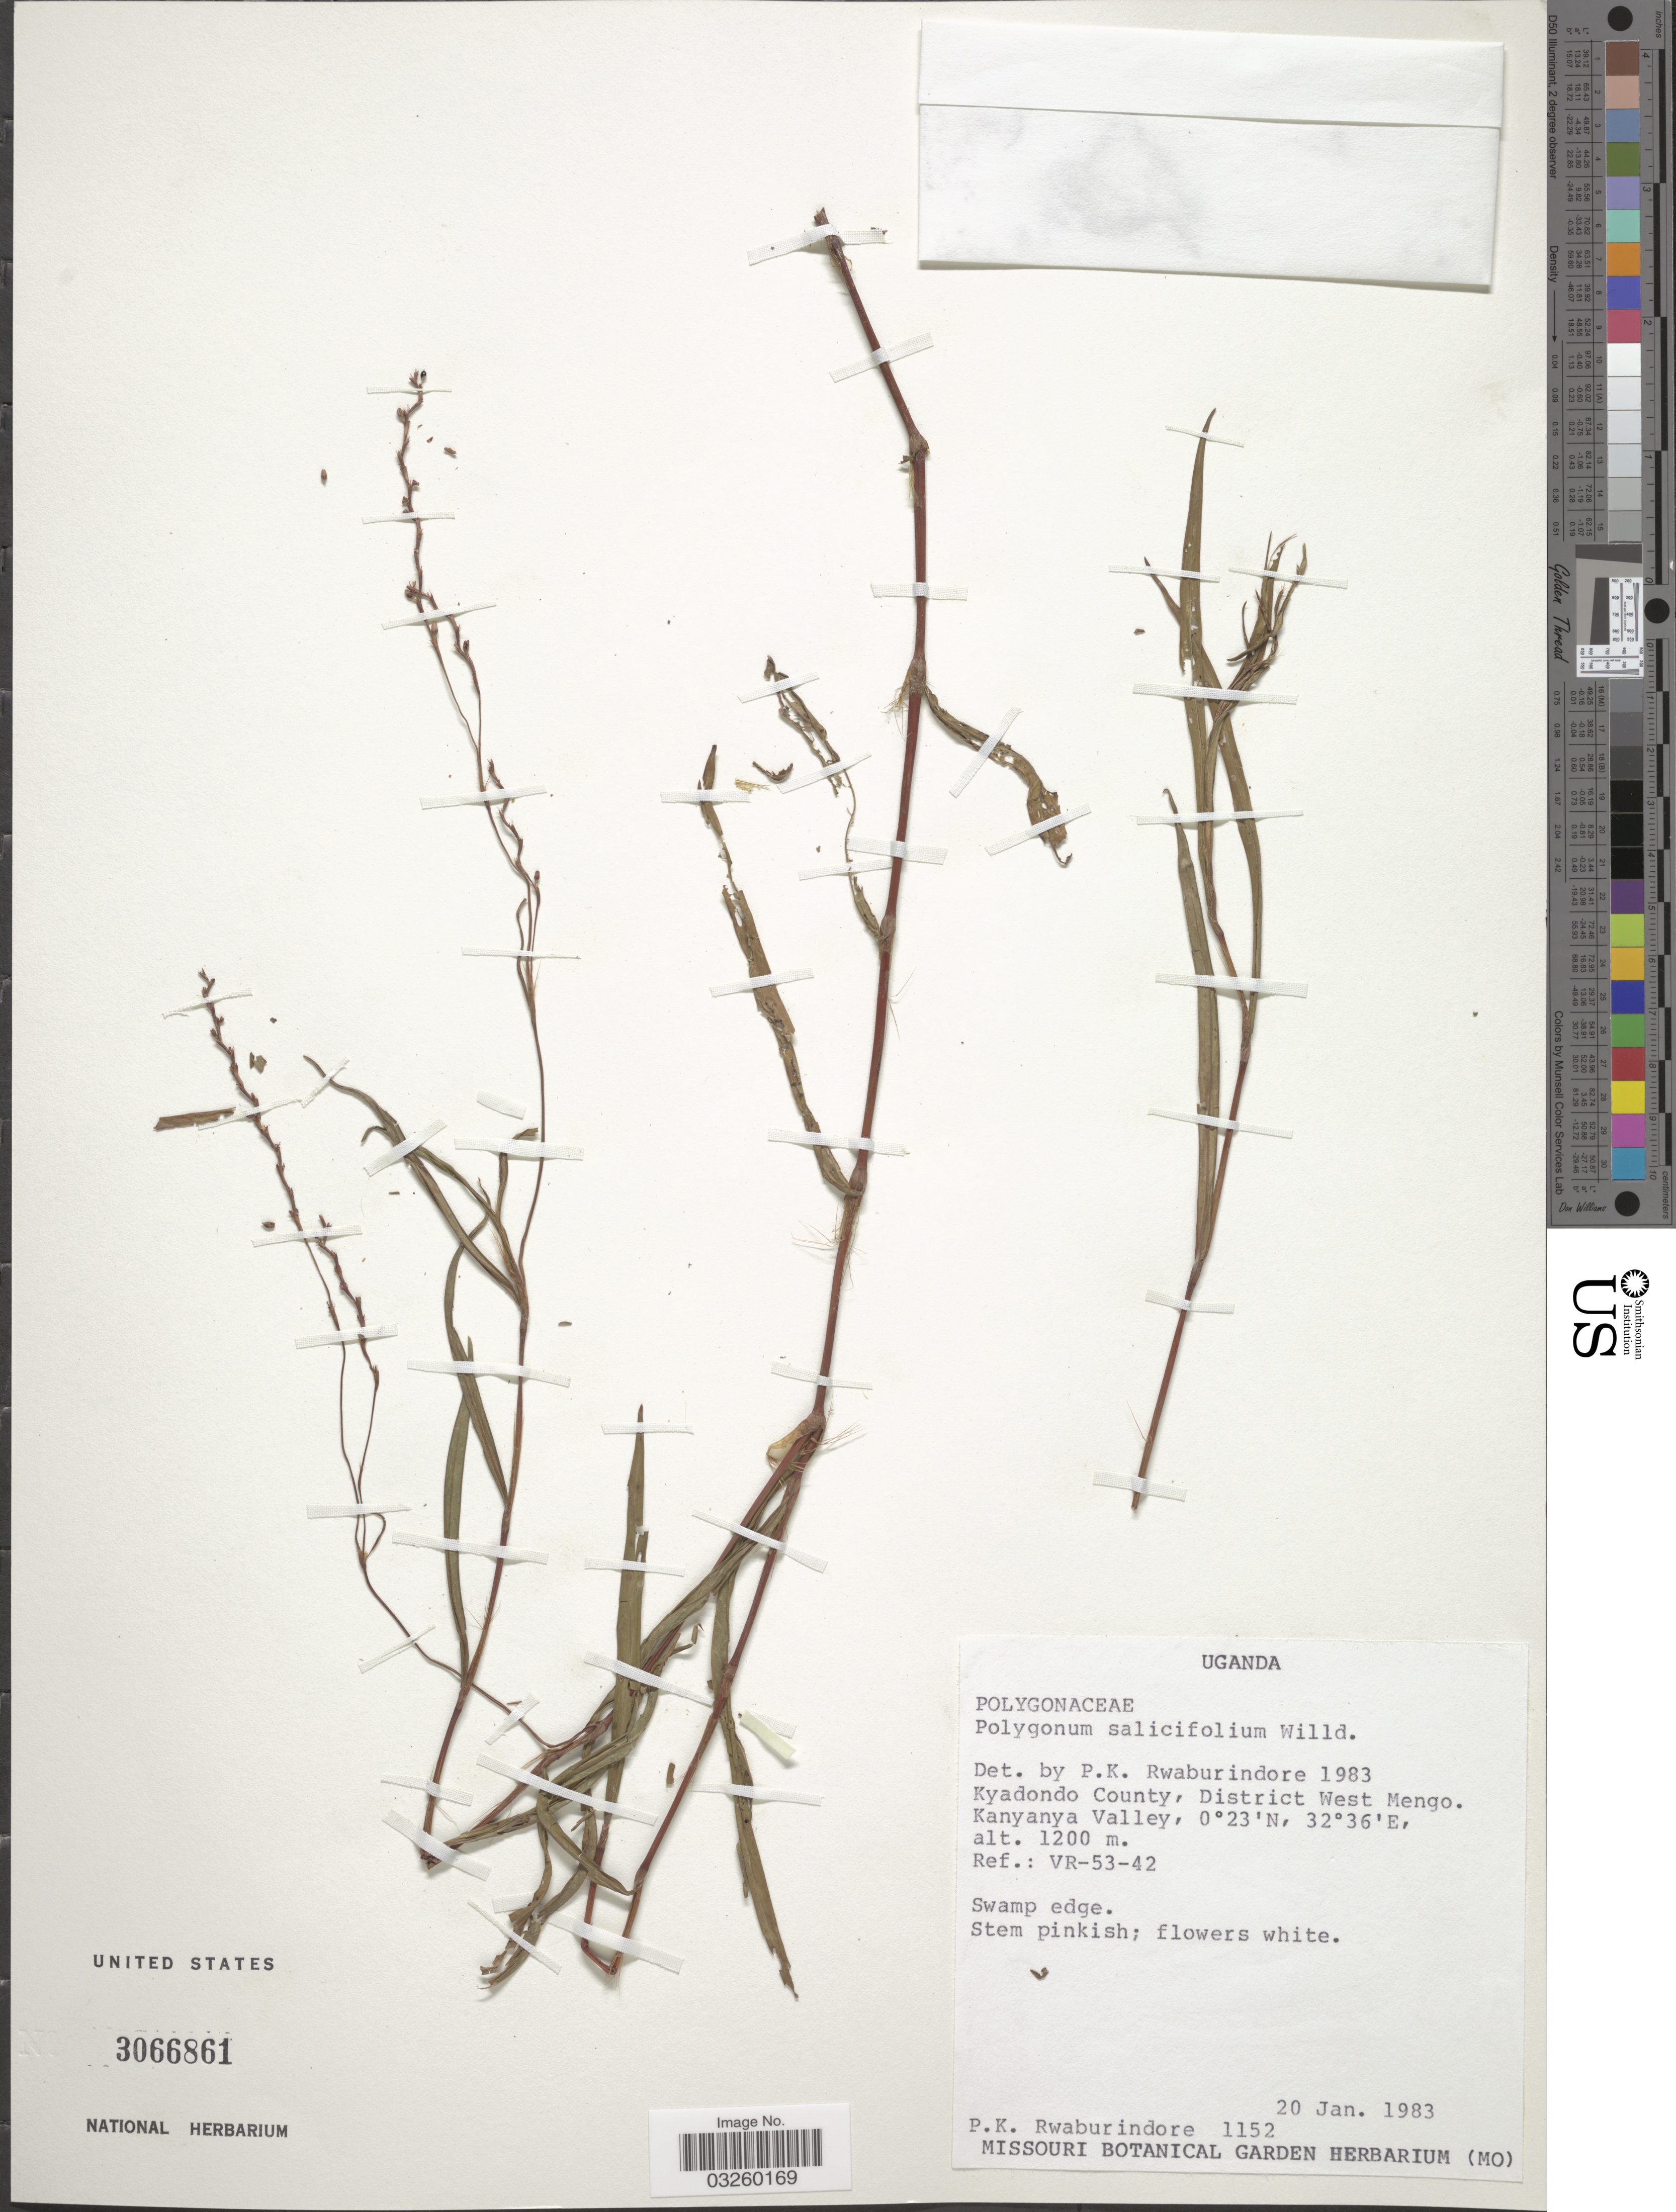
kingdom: Plantae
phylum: Tracheophyta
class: Magnoliopsida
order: Caryophyllales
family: Polygonaceae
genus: Polygonum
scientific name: Polygonum salicifolium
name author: Brouss. ex Willd.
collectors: P. Rwaburindore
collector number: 1152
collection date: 1983-01-20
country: Uganda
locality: Kyadondo County, District West Mengo. Kanyanya Valley. Ref.: VR-53-42.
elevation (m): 1200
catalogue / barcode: US 3066861